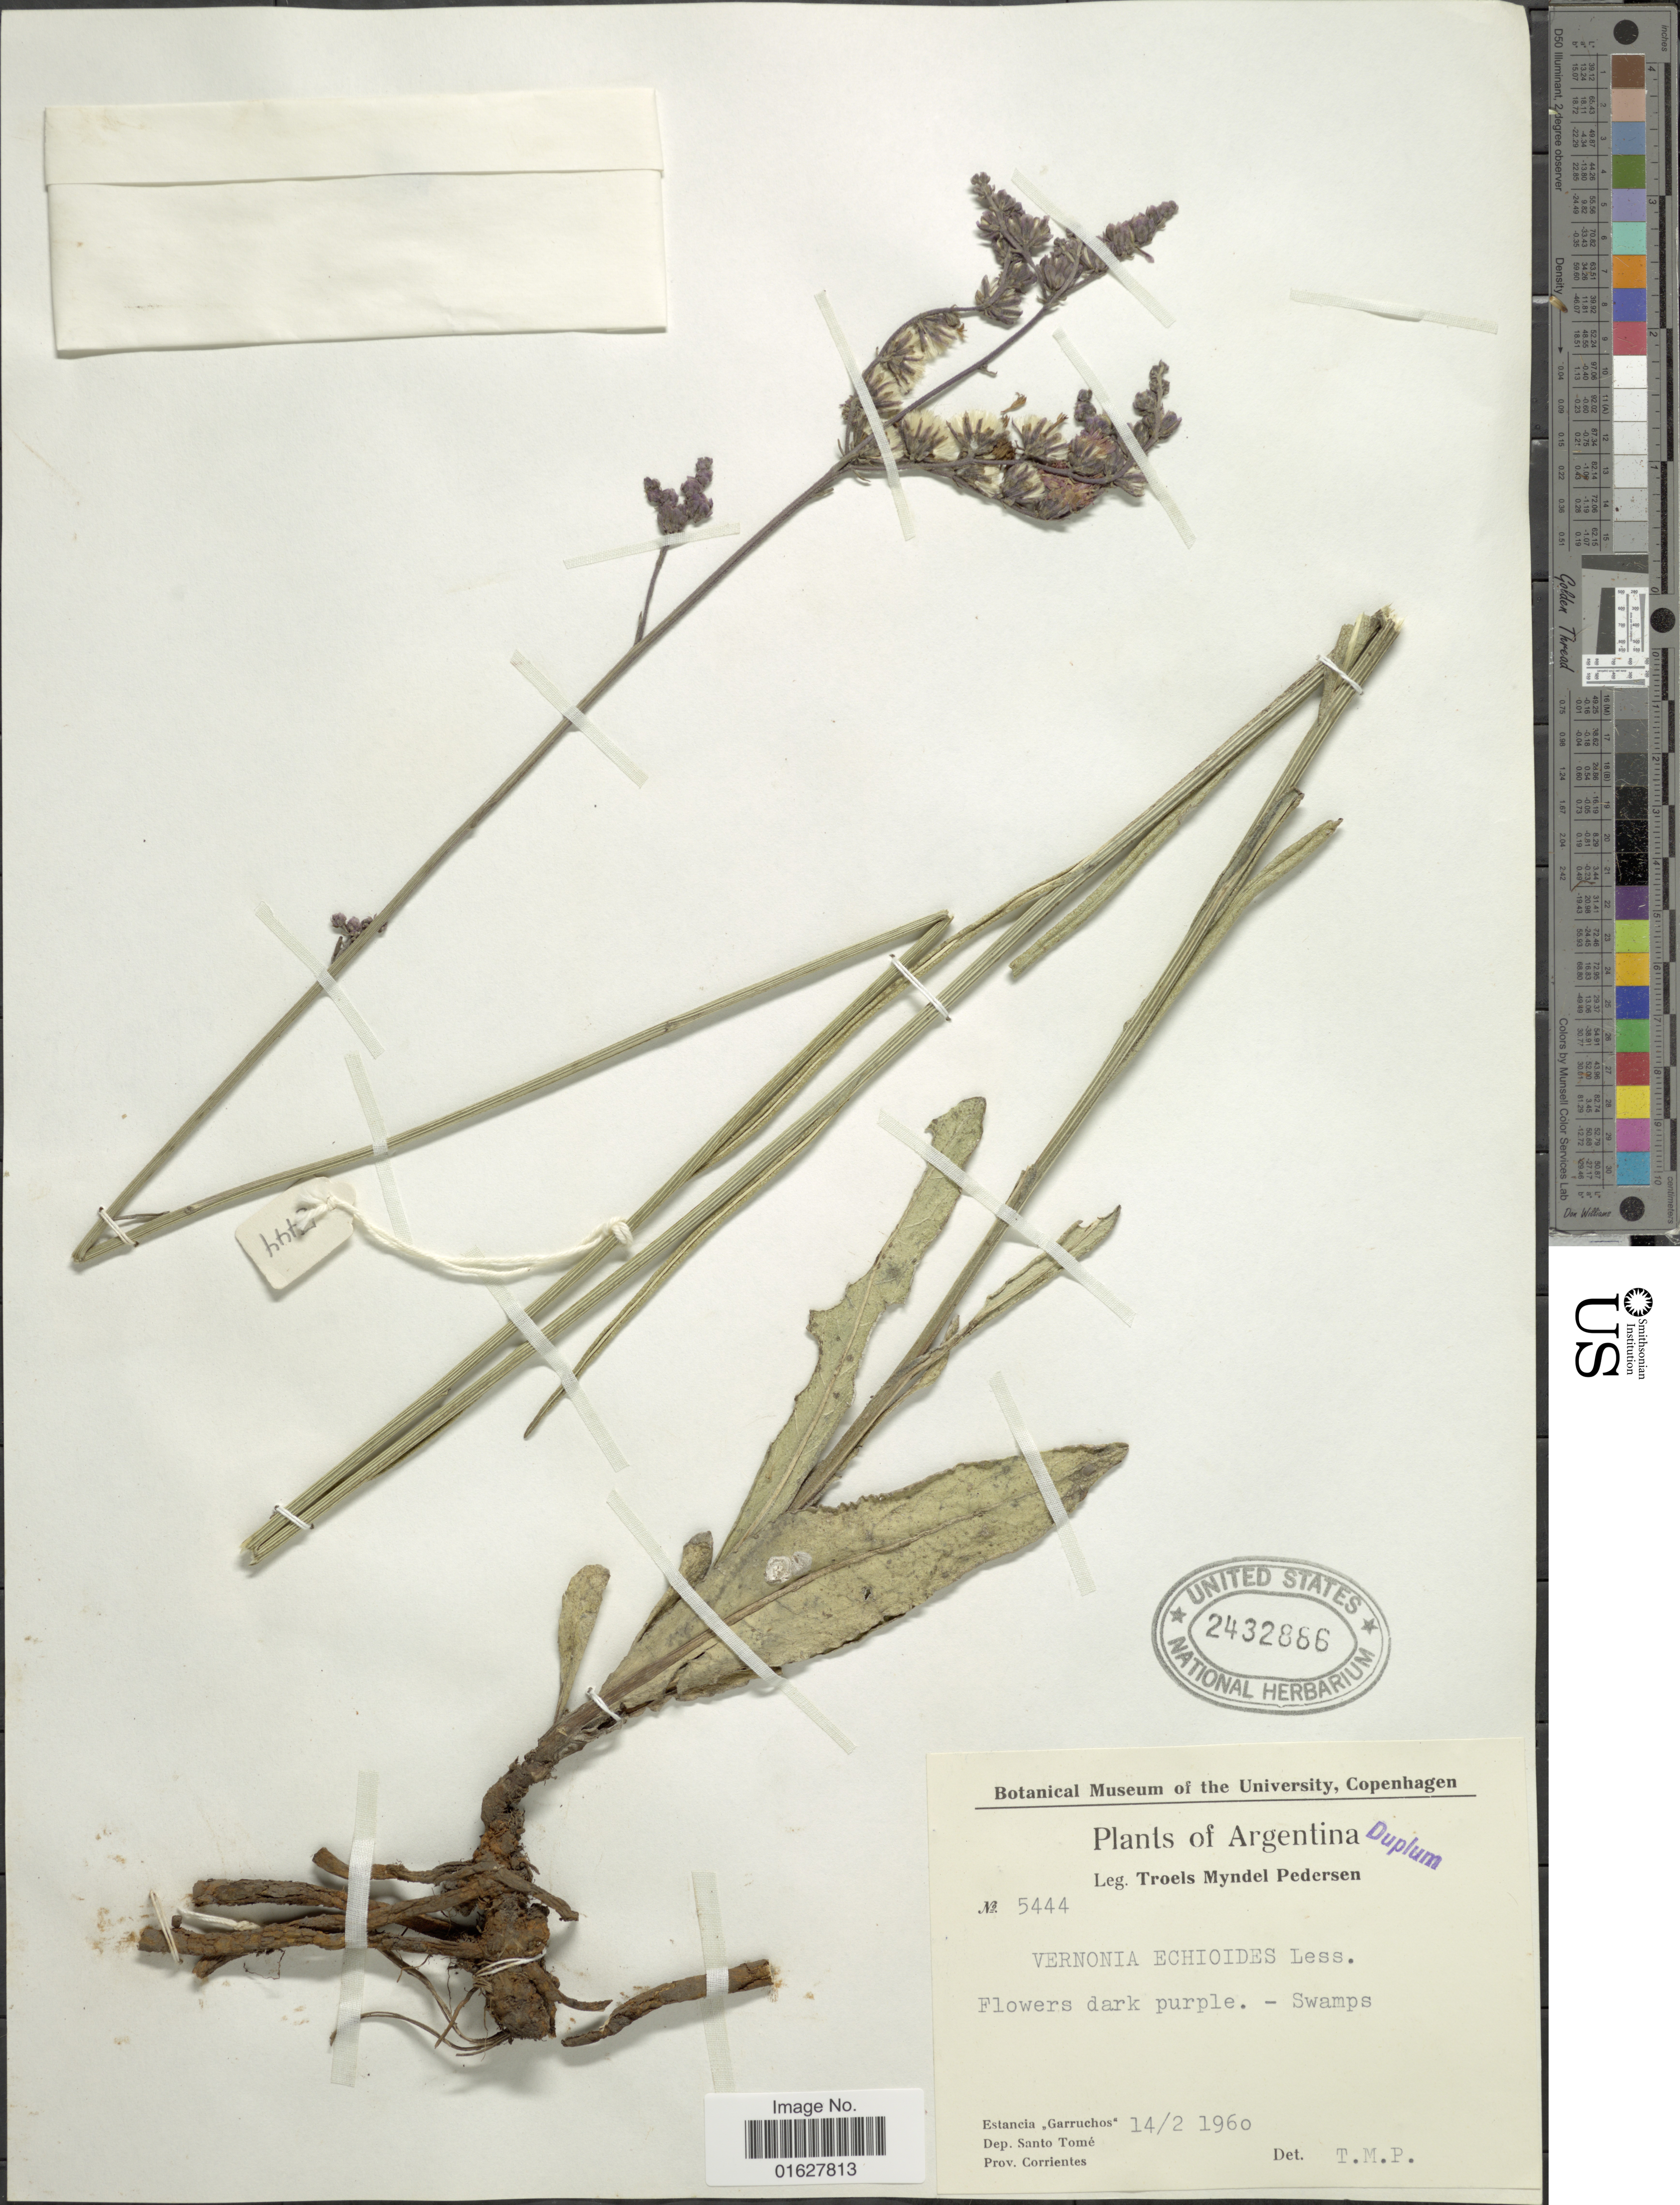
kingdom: Plantae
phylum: Tracheophyta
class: Magnoliopsida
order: Asterales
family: Asteraceae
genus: Vernonia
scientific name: Vernonia echioides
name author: Less.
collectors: T. Pederson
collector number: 5444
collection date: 1960-02-14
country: Argentina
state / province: Corrientes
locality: Argentina. Estancia "Garruchos". Dep. Santo Tome. Prov. Corrientes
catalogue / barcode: US 2432886